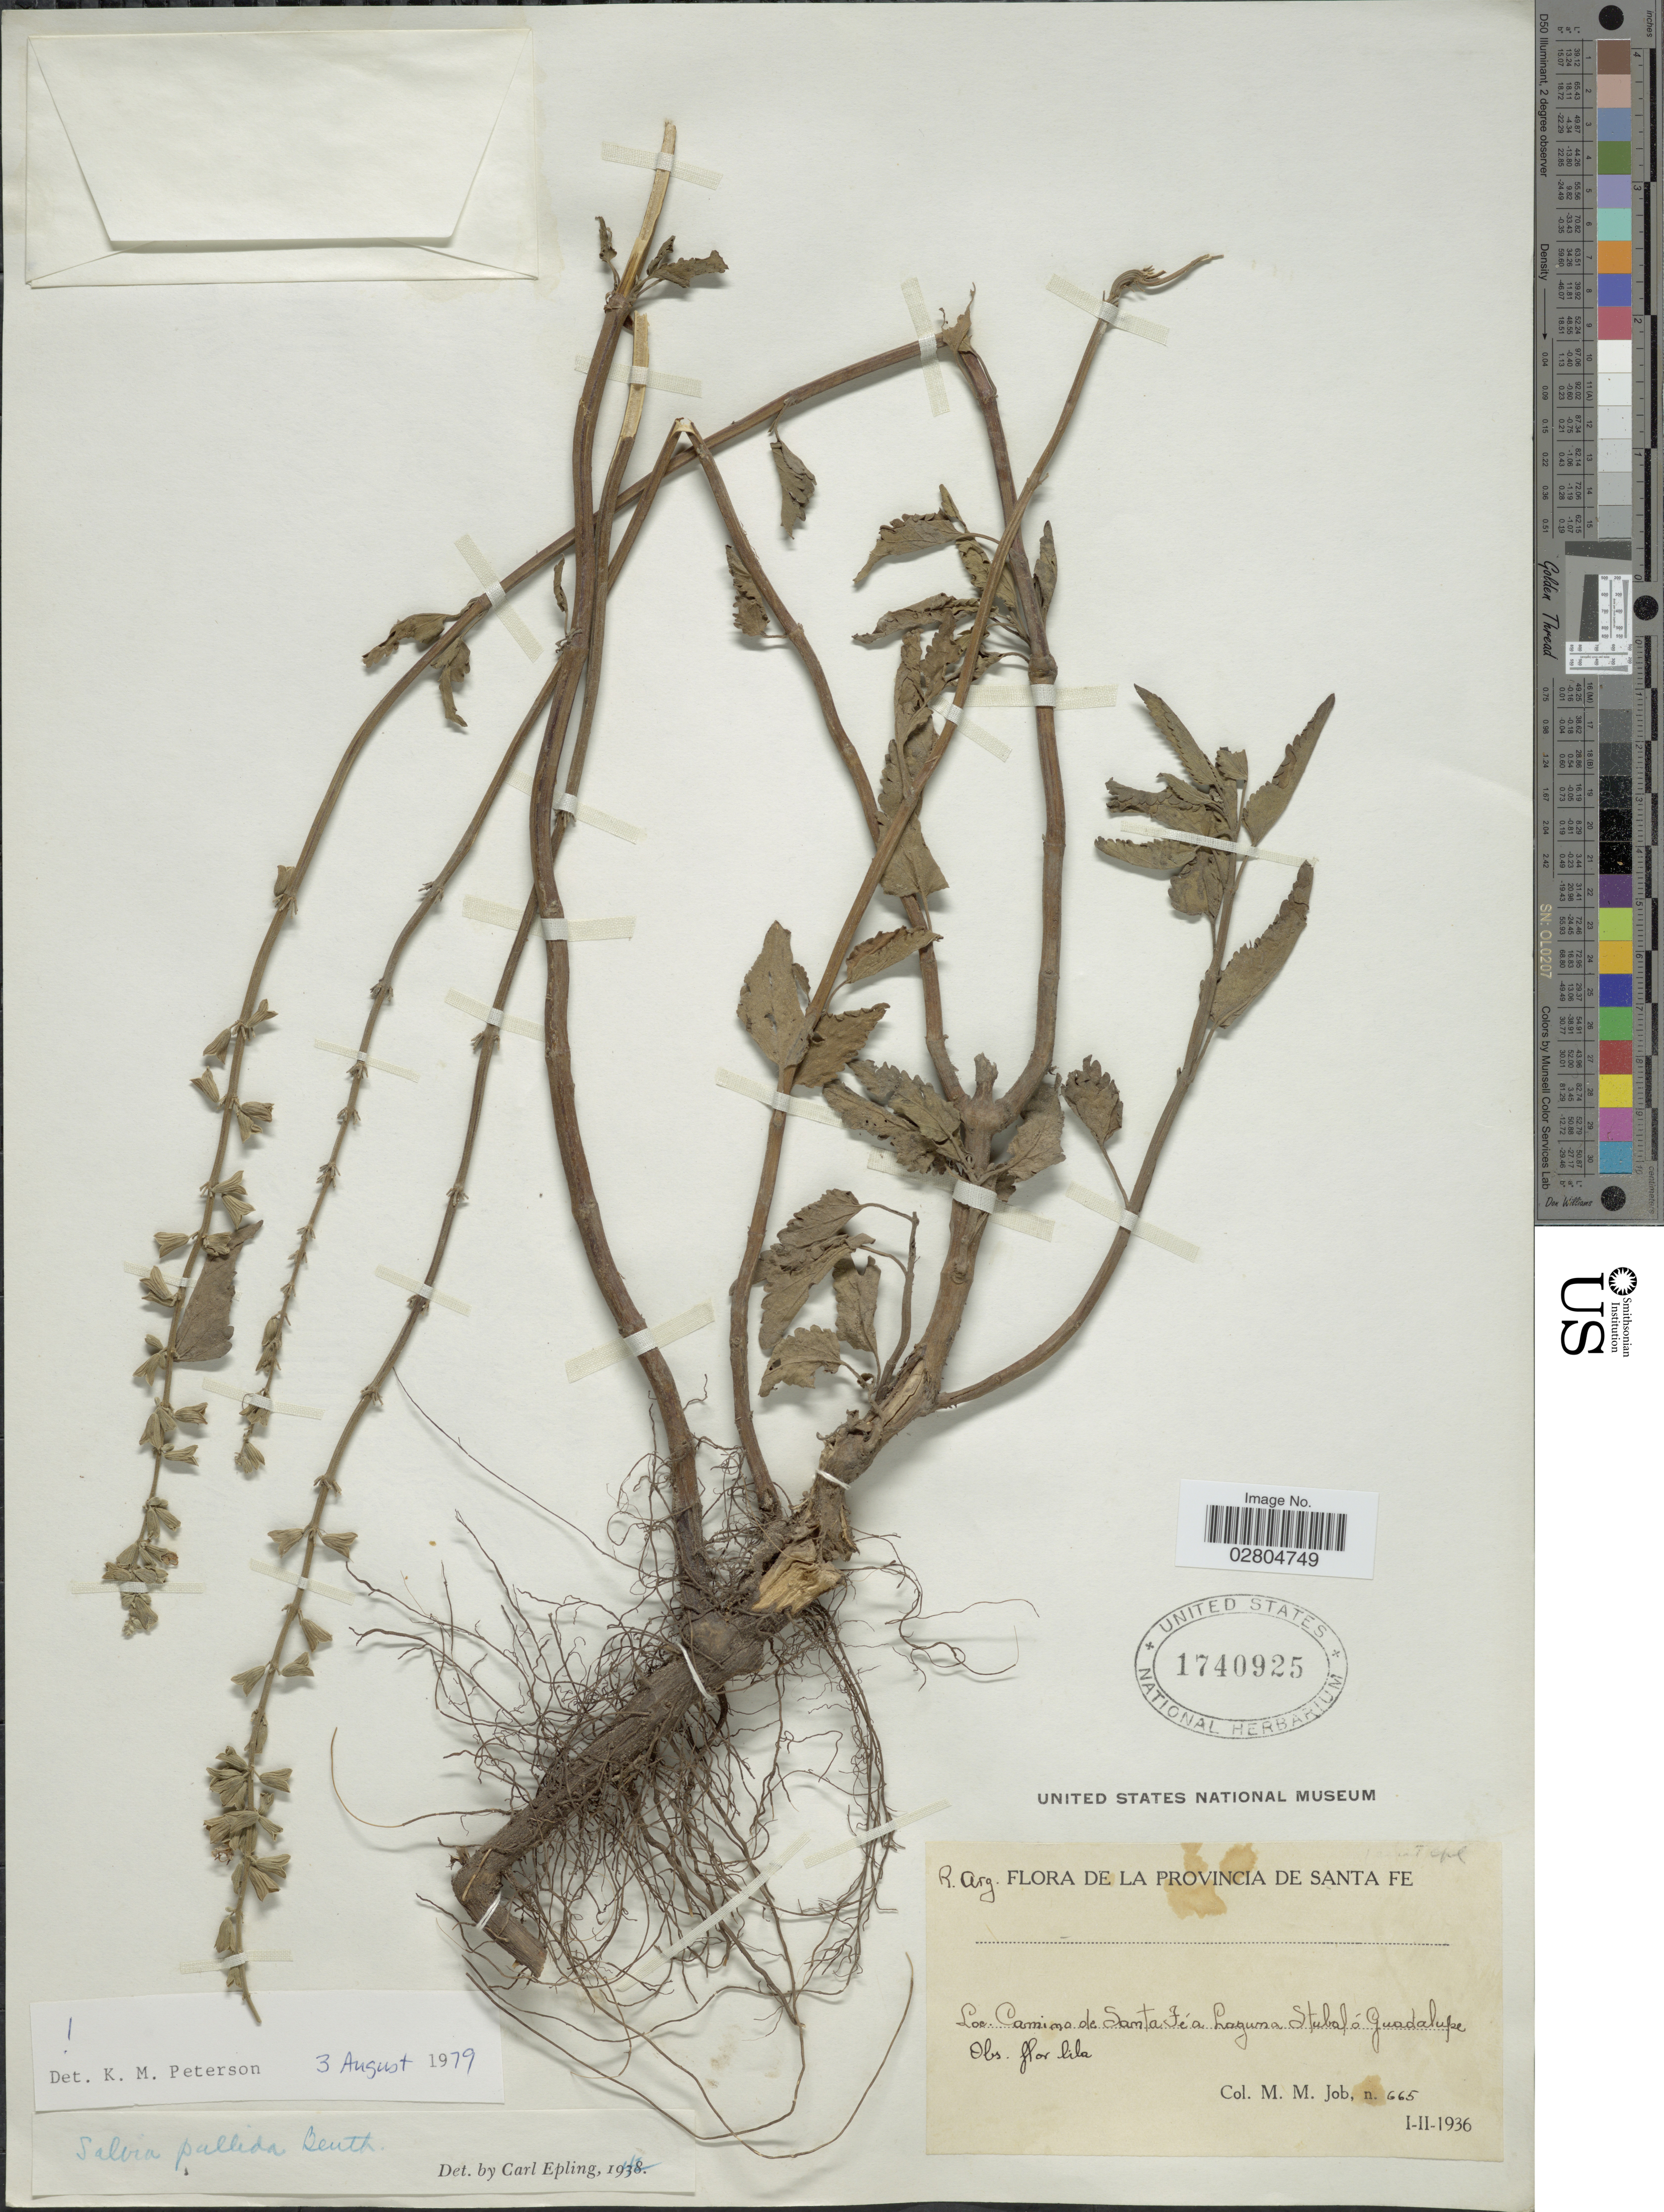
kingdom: Plantae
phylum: Tracheophyta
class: Magnoliopsida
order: Lamiales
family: Lamiaceae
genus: Salvia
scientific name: Salvia pallida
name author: Benth.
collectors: M. Job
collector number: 665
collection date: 1936-02-01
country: Argentina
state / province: Santa Fe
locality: R. Arg. La Provincia de Santa Fe. Camino de Santa Fé a Laguna Itubal ó Guadalupe.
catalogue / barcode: US 1740925